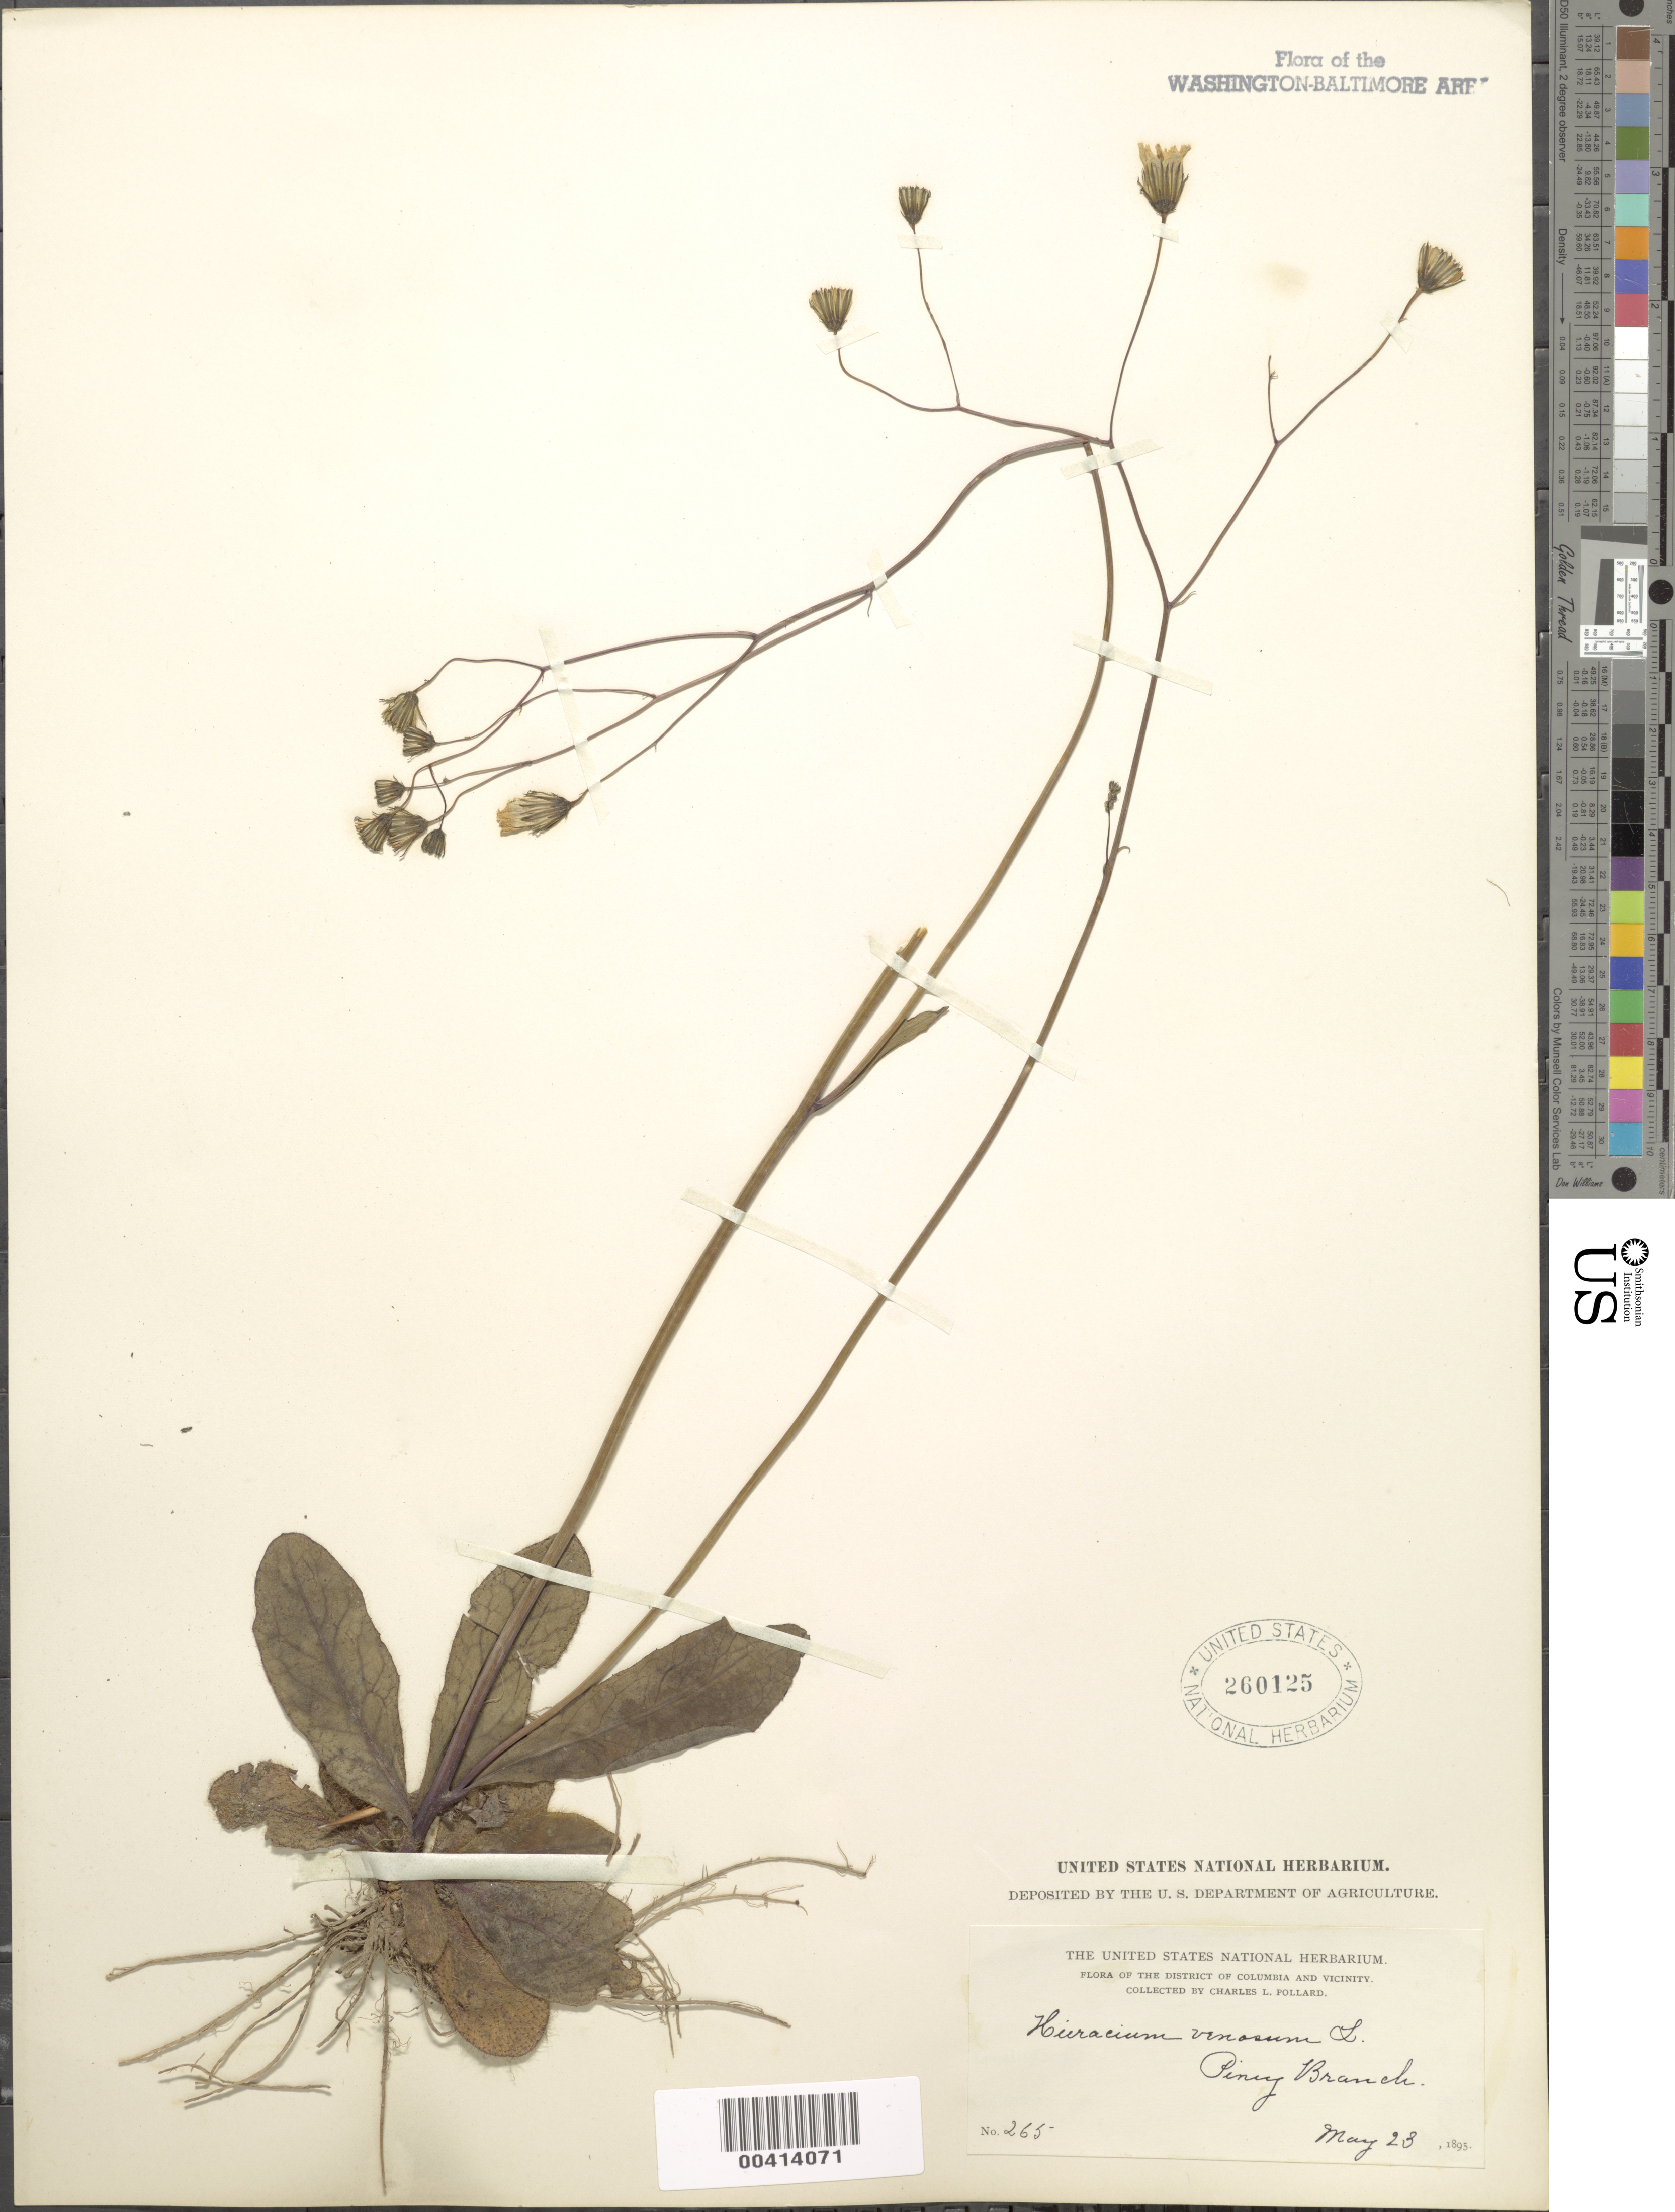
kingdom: Plantae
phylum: Tracheophyta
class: Magnoliopsida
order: Asterales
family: Asteraceae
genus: Hieracium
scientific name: Hieracium venosum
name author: L.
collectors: C. L. Pollard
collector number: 265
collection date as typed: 23 May 1895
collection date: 1895-05-23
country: United States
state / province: District of Columbia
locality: Piney Branch Rock Creek Park & vicinity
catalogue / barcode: US 260125